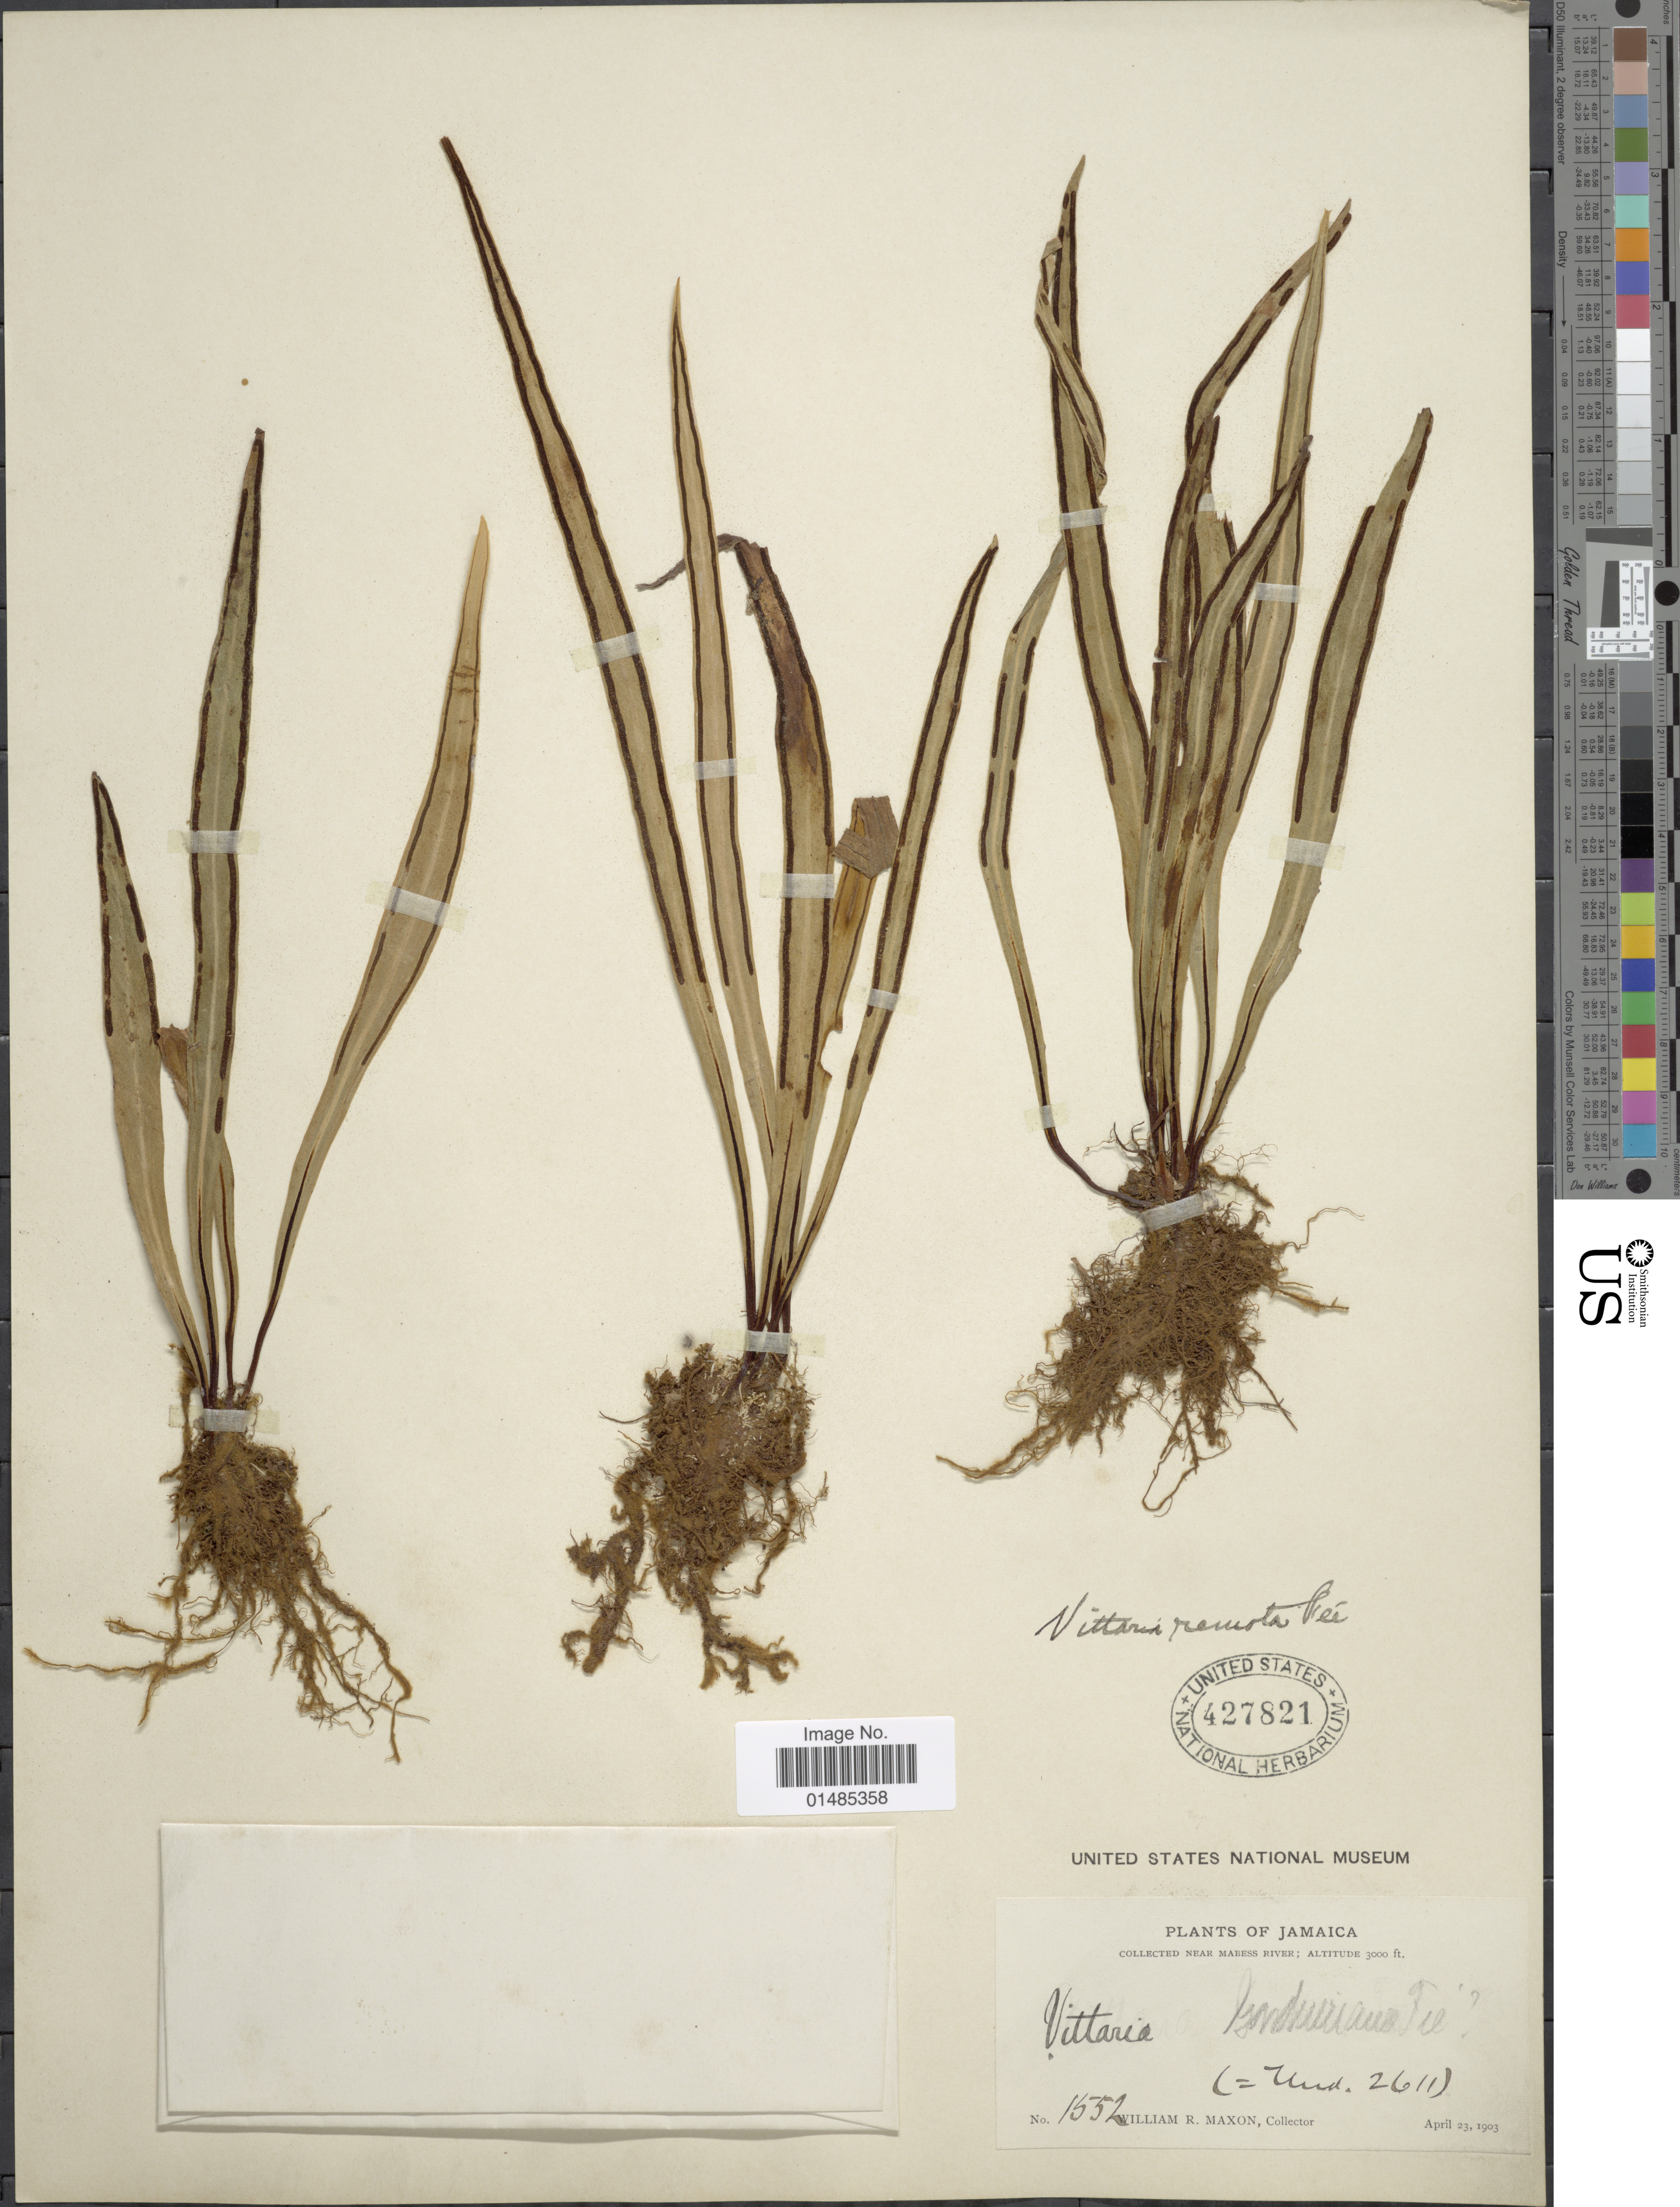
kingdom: Plantae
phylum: Tracheophyta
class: Polypodiopsida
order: Polypodiales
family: Pteridaceae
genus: Radiovittaria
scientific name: Radiovittaria remota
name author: (Fée) E.H. Crane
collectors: W. R. Maxon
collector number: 1552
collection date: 1903-04-23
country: Jamaica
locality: Collected near Mabess River.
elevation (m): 914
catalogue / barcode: US 427821